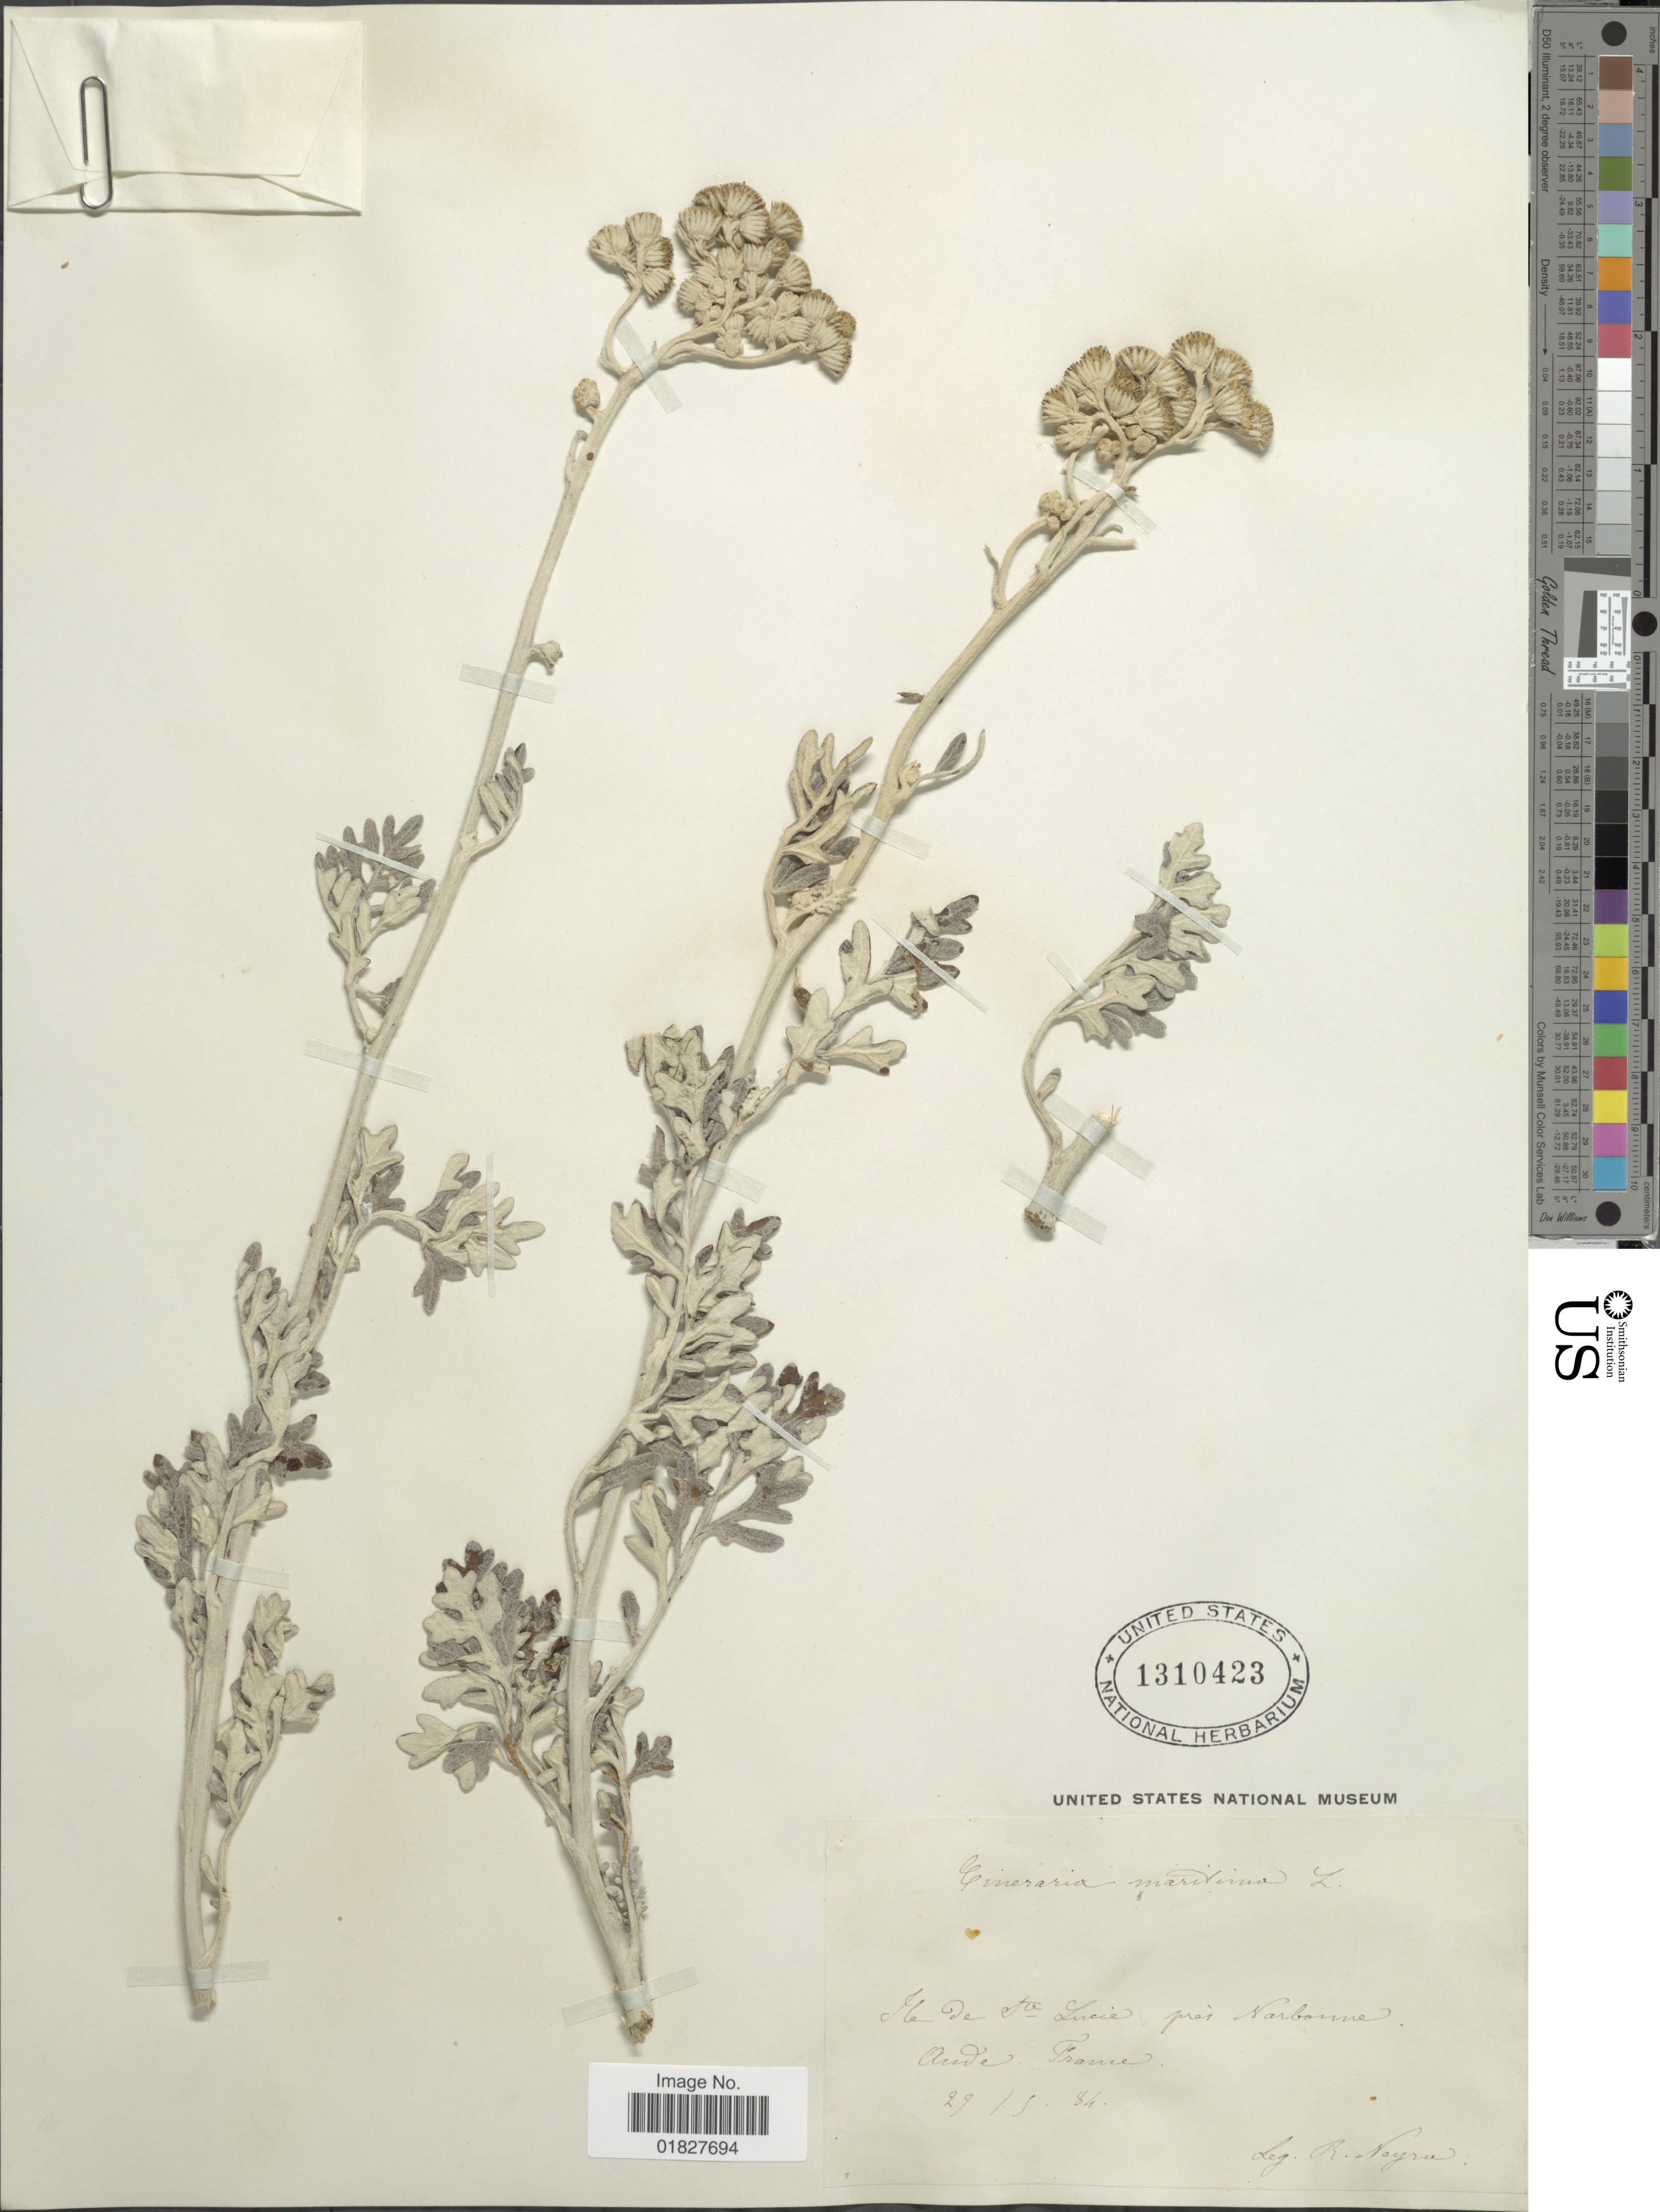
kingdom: Plantae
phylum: Tracheophyta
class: Magnoliopsida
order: Asterales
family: Asteraceae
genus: Cineraria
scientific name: Cineraria maritima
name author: (L.) L.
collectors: R. Neyra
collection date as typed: Transcribed d/m/y: 29/5/84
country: France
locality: Ile de Ste. Lucie pres Narbonne ande France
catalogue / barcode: US 1310423